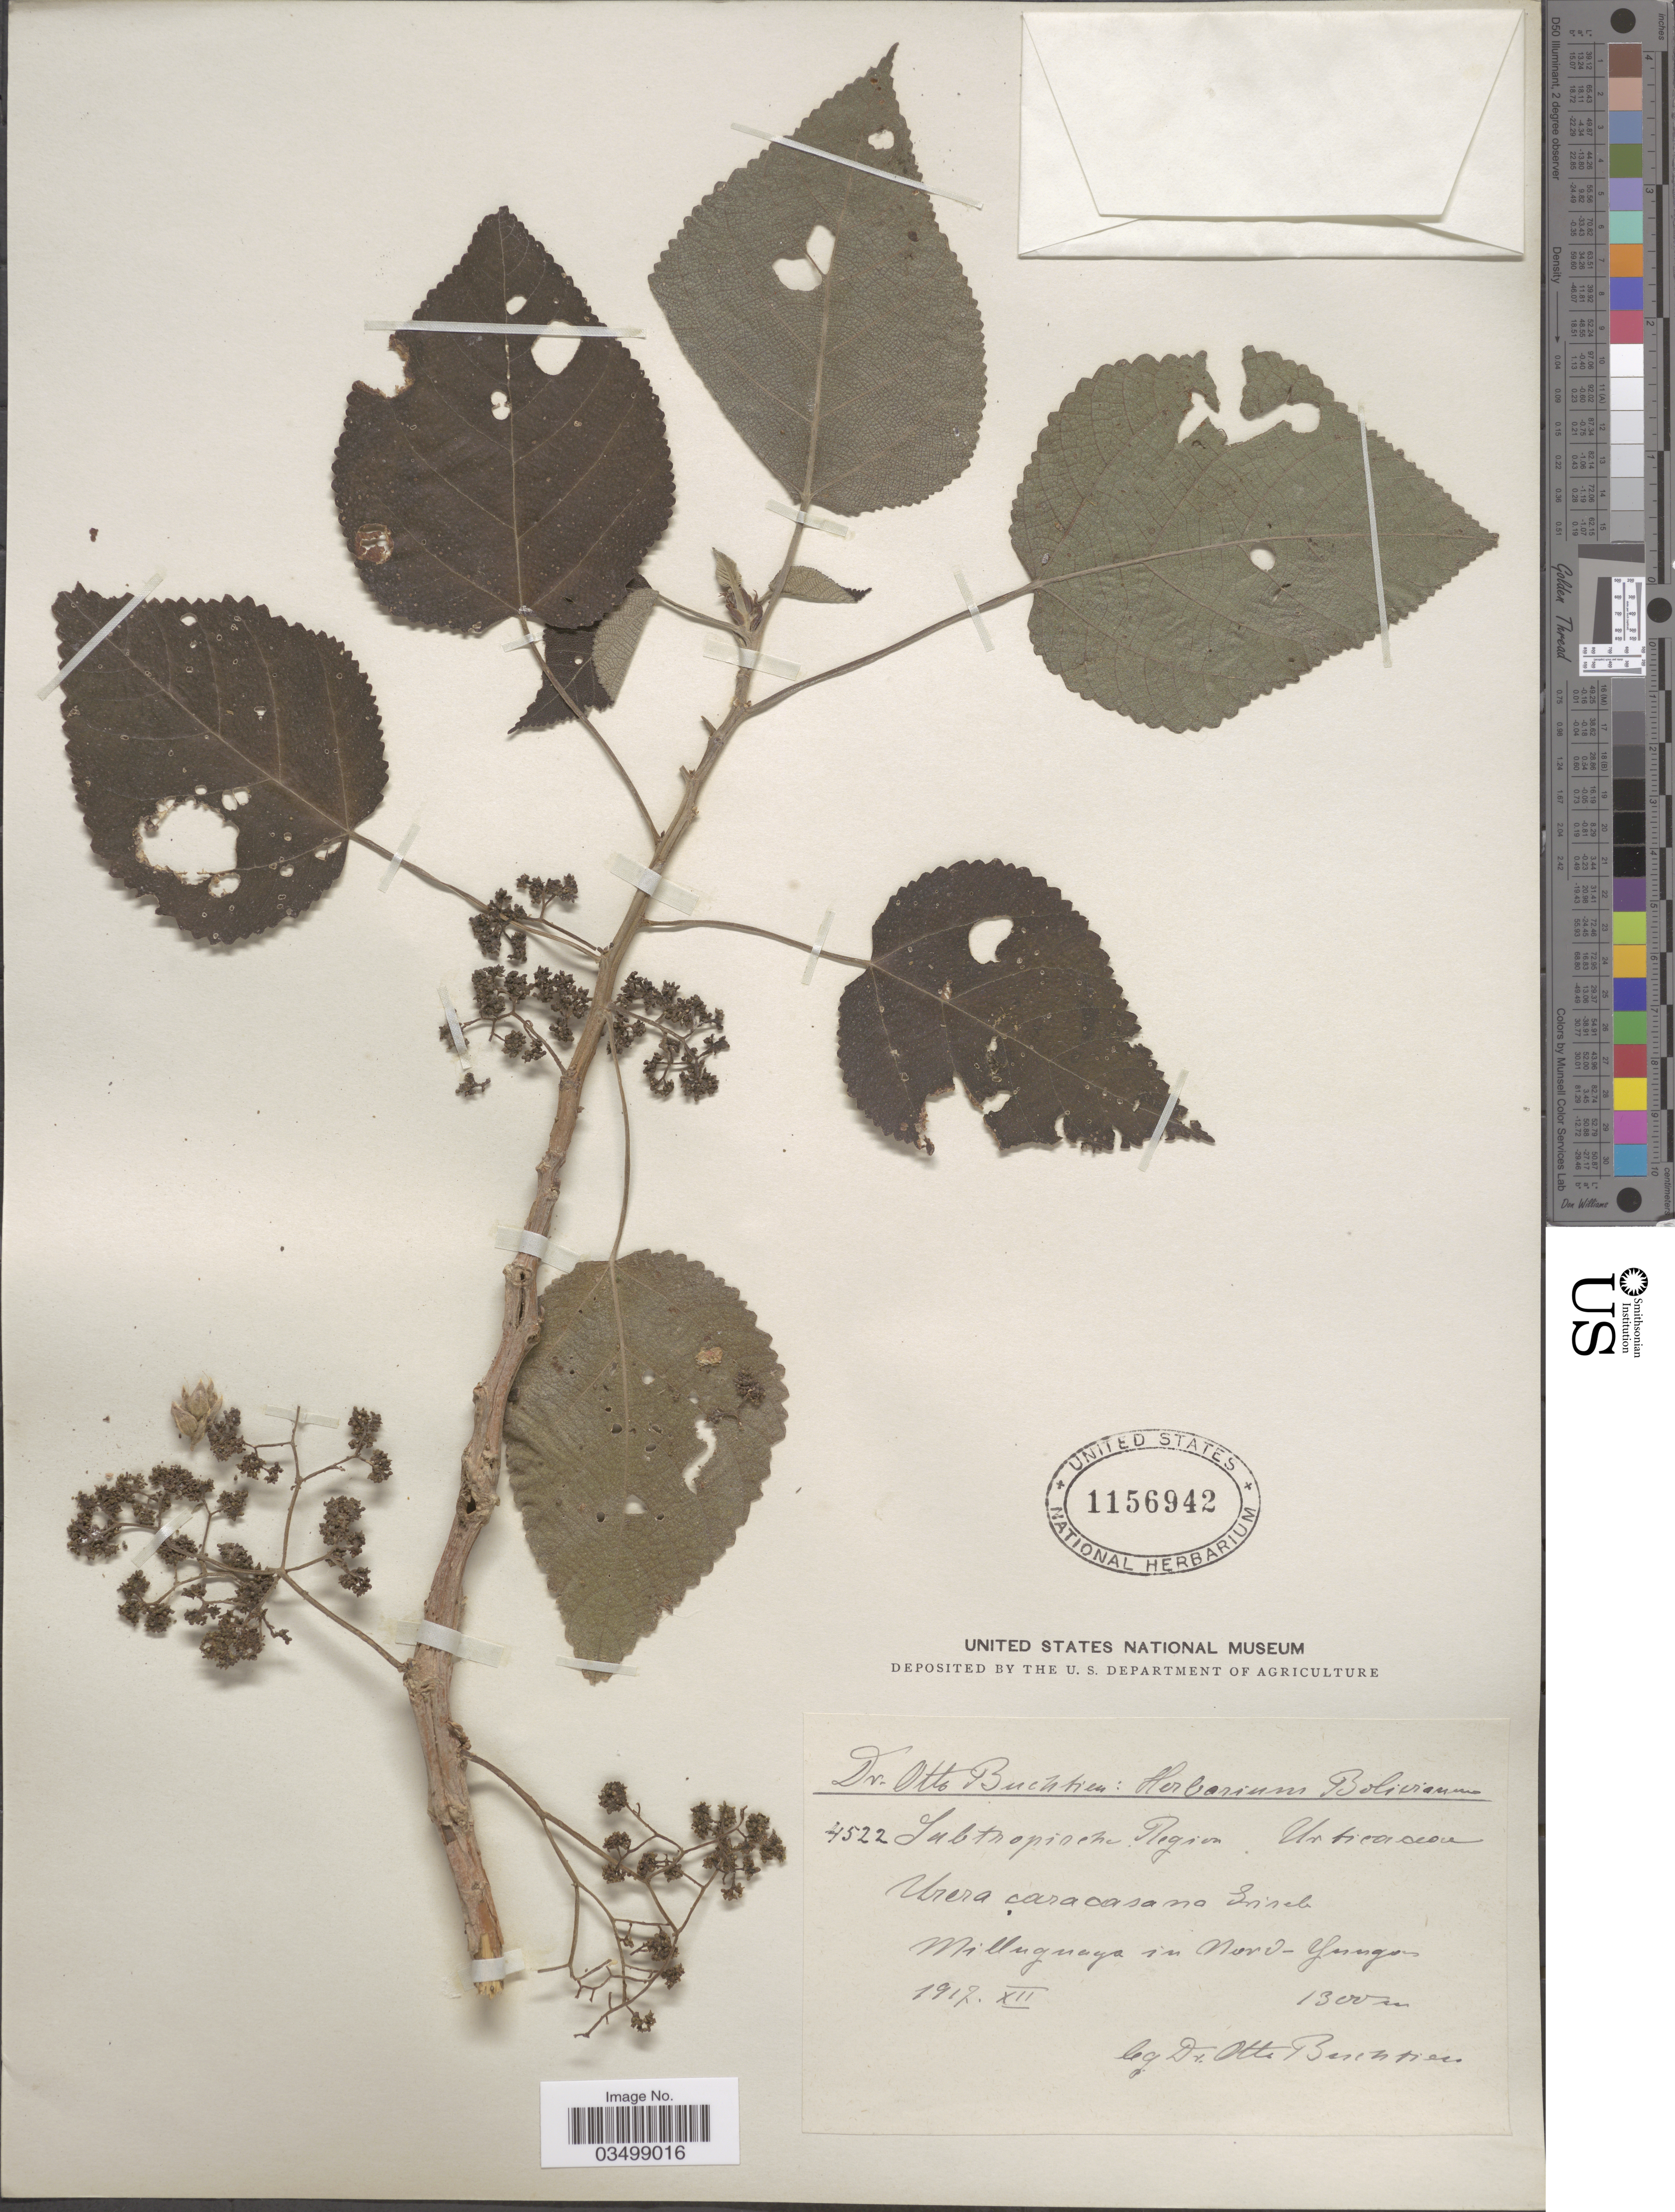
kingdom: Plantae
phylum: Tracheophyta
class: Magnoliopsida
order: Rosales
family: Urticaceae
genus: Urera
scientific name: Urera caracasana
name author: (Jacq.) Gaudich. ex Griseb.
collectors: O. Buchtien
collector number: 4522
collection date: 1917-12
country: Bolivia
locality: Subtropische Region. Milluguaya in Nord-Yungas.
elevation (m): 1300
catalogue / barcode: US 1156942